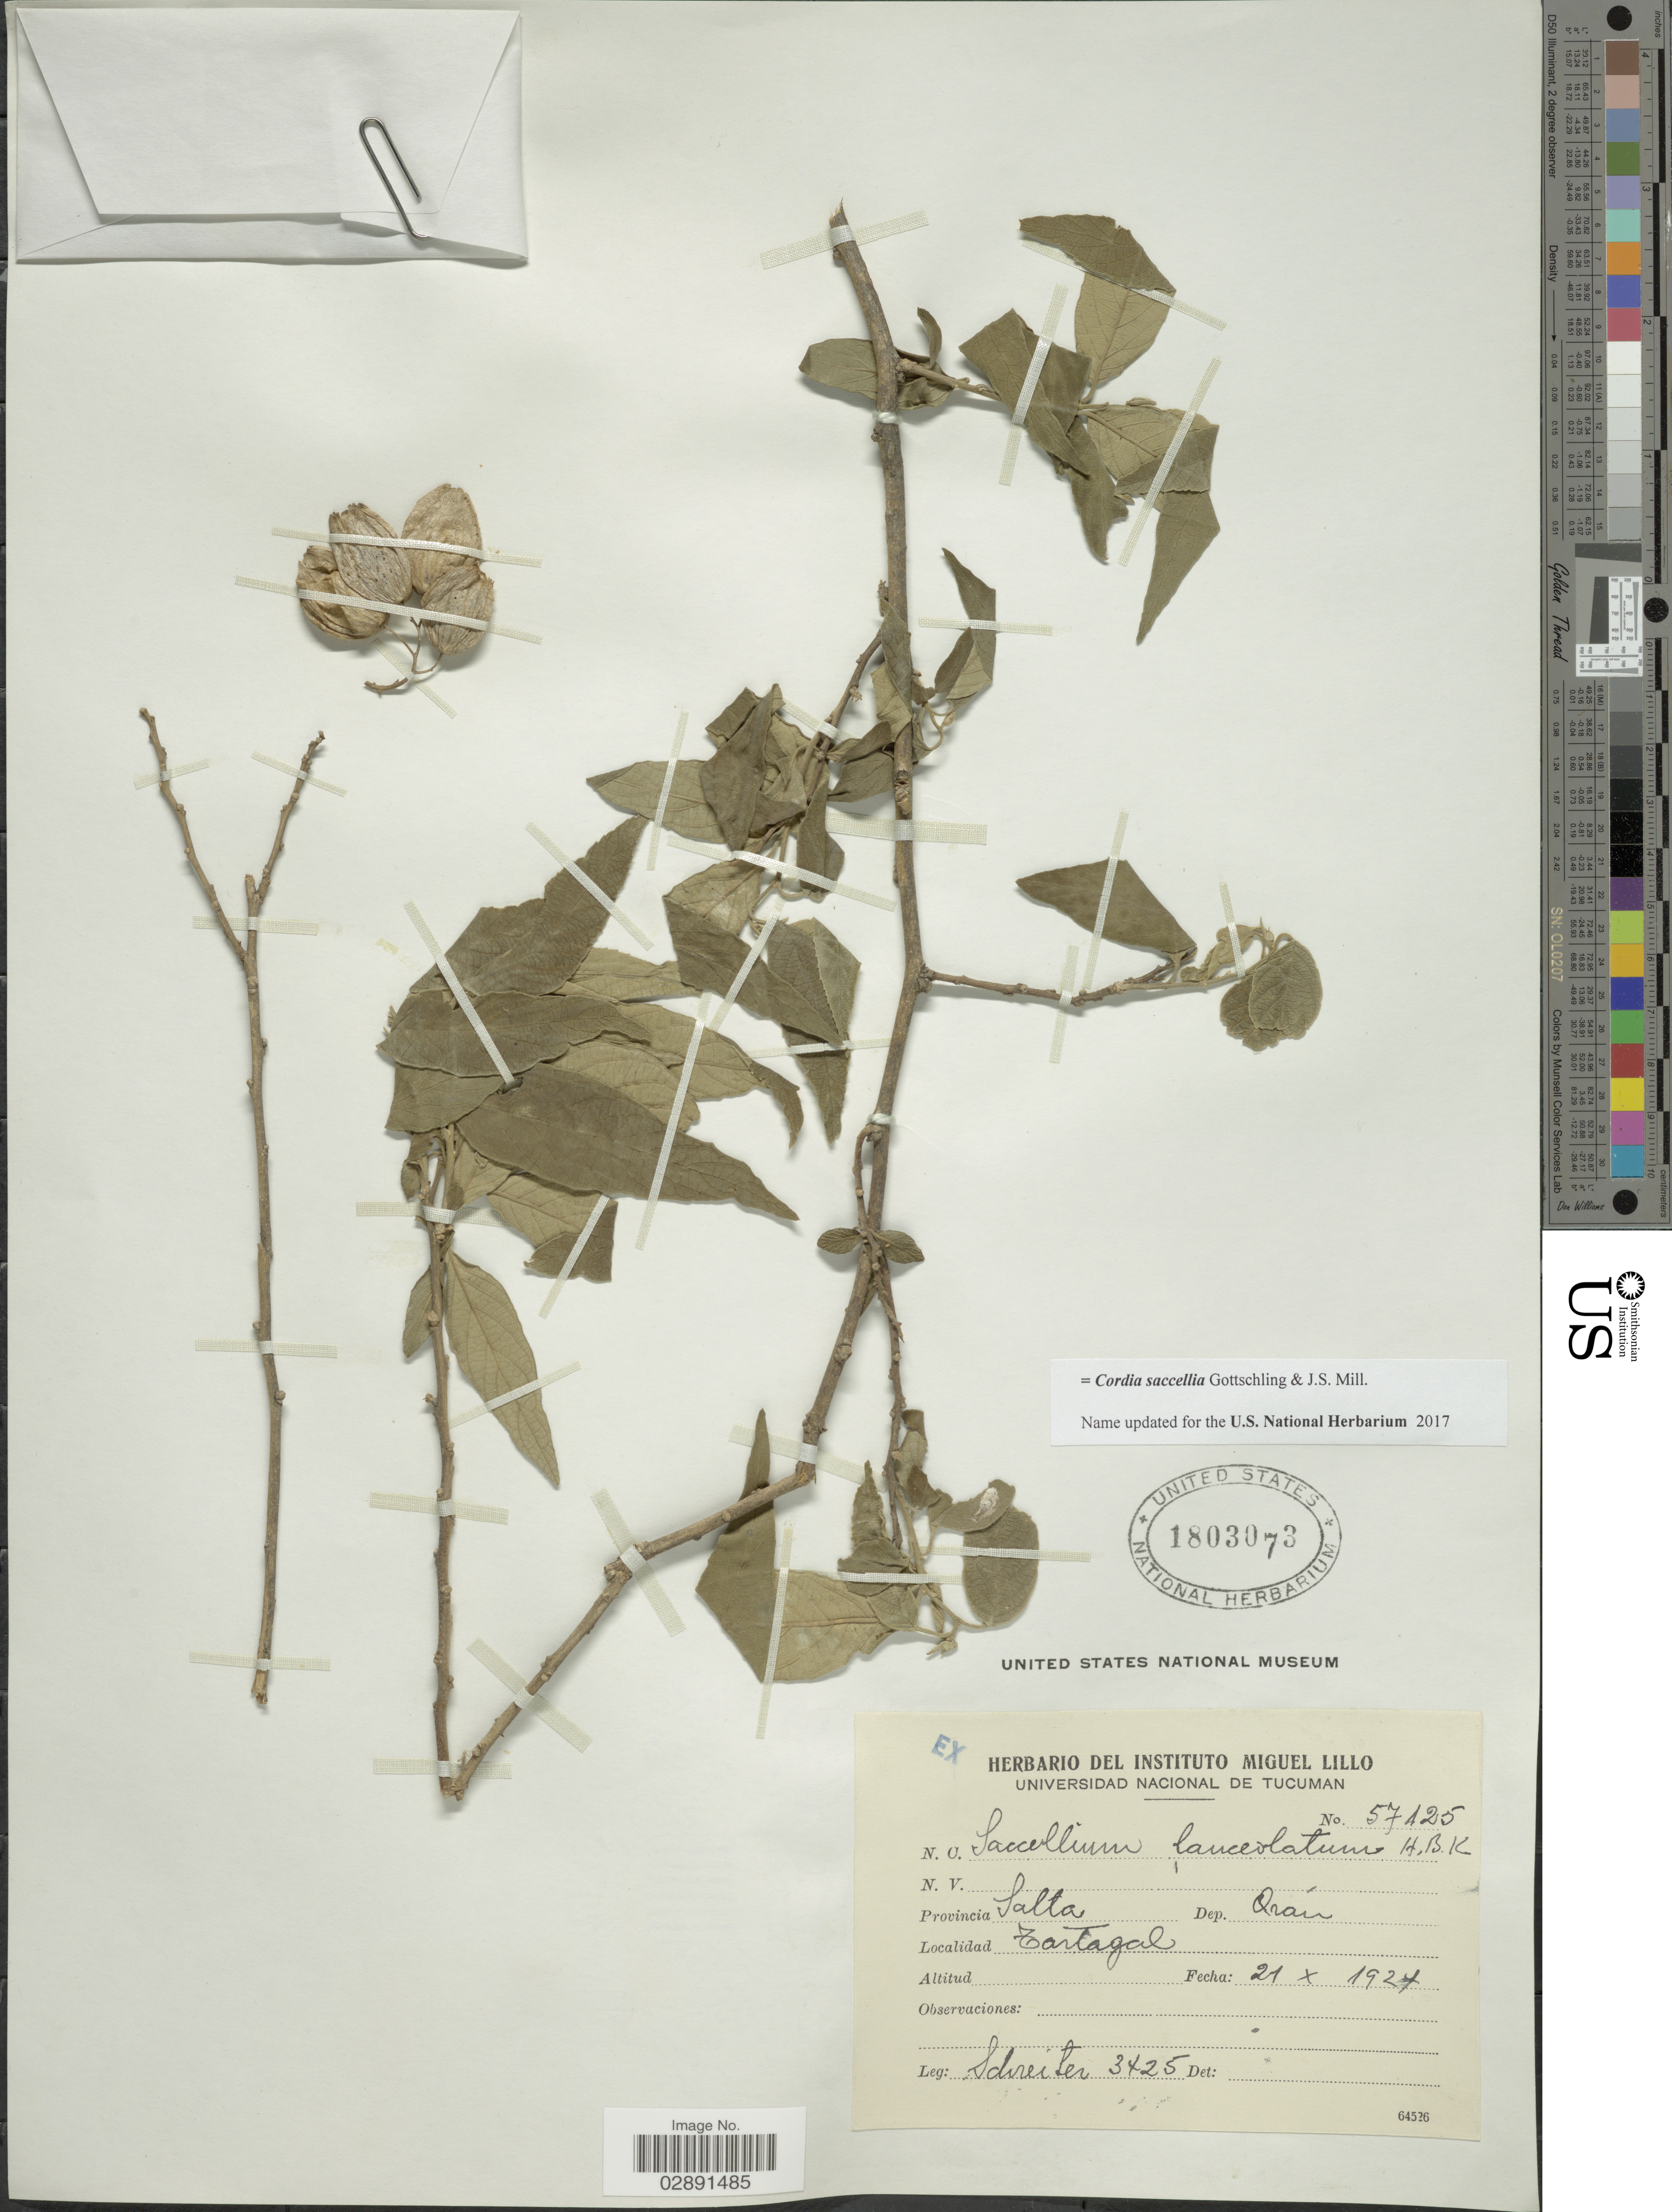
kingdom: Plantae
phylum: Tracheophyta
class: Magnoliopsida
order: Boraginales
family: Cordiaceae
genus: Cordia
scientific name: Cordia saccellia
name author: Gottschling & J.S. Mill.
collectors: -. Schreiter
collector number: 3425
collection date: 1924-10-21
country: Argentina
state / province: Salta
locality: Dep. Orán. Tartagal.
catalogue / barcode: US 1803073